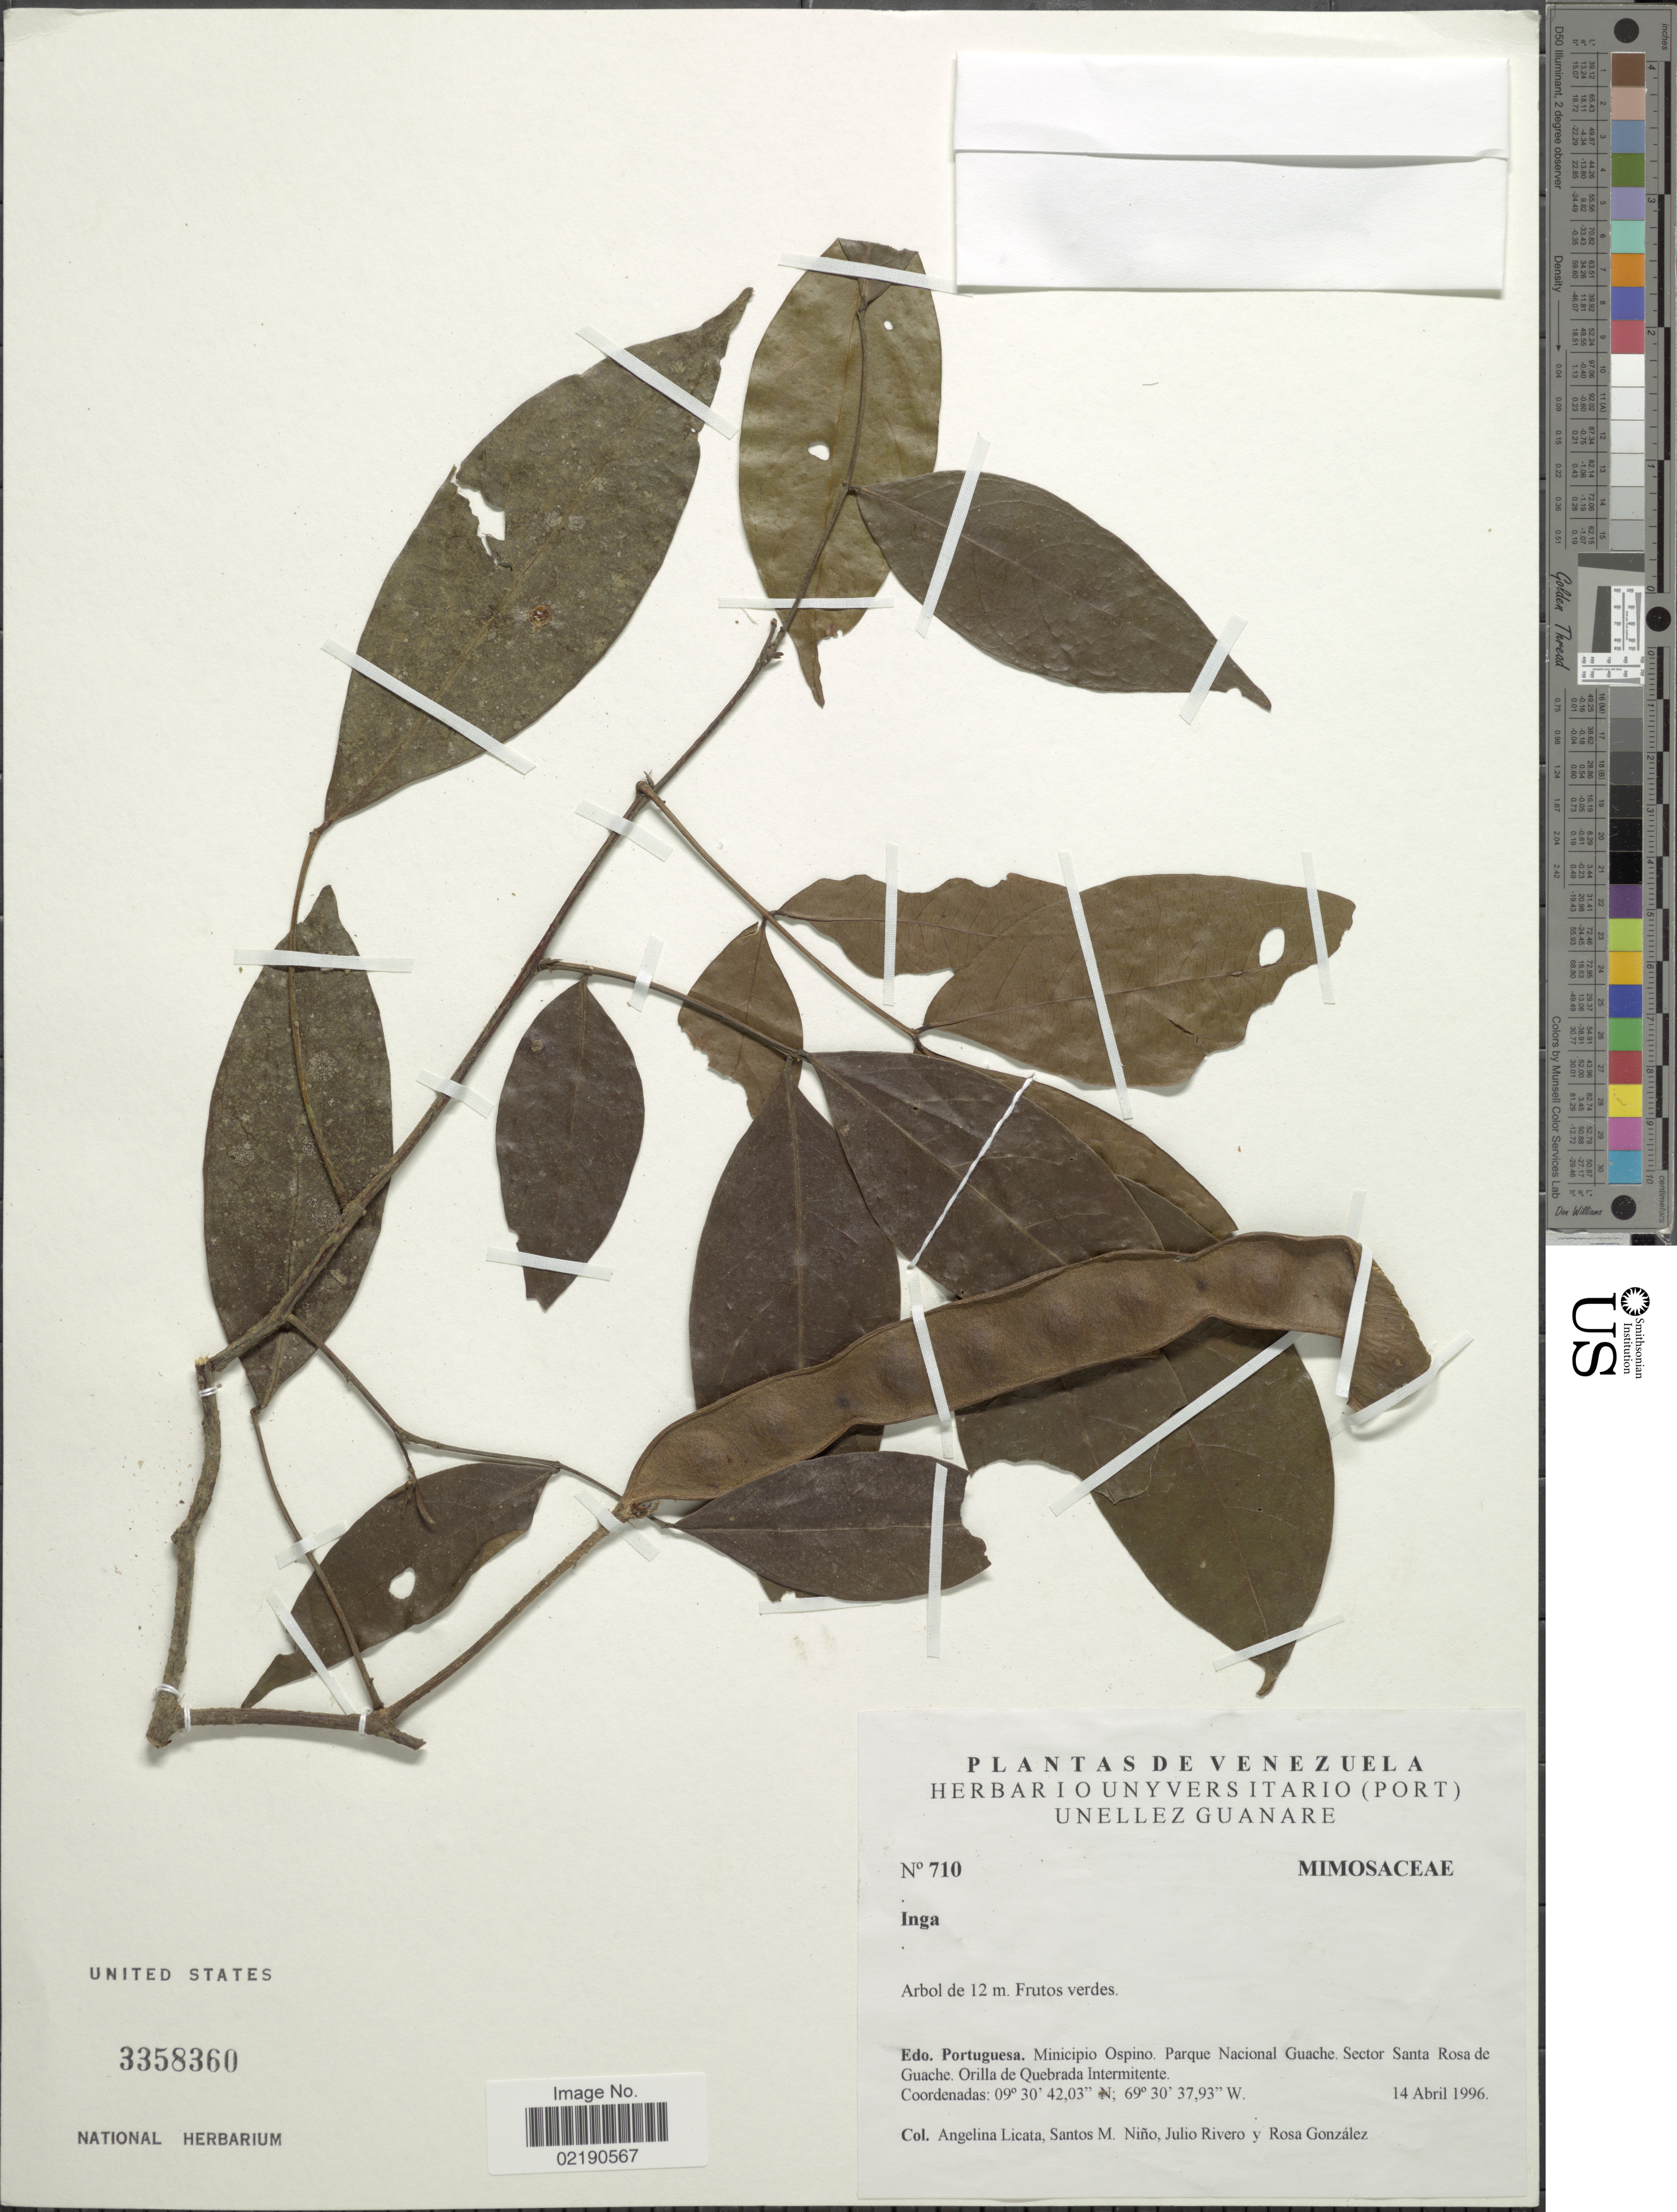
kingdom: Plantae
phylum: Tracheophyta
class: Magnoliopsida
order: Fabales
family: Fabaceae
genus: Inga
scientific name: Inga sp.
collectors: A. Licata, S. M. Niño, J. Rivero & R. González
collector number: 710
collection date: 1996-04-14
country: Venezuela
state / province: Portuguesa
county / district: Ospino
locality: Parque Nacional Guache. Sector Santa Rosa de Guache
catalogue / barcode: US 3358360